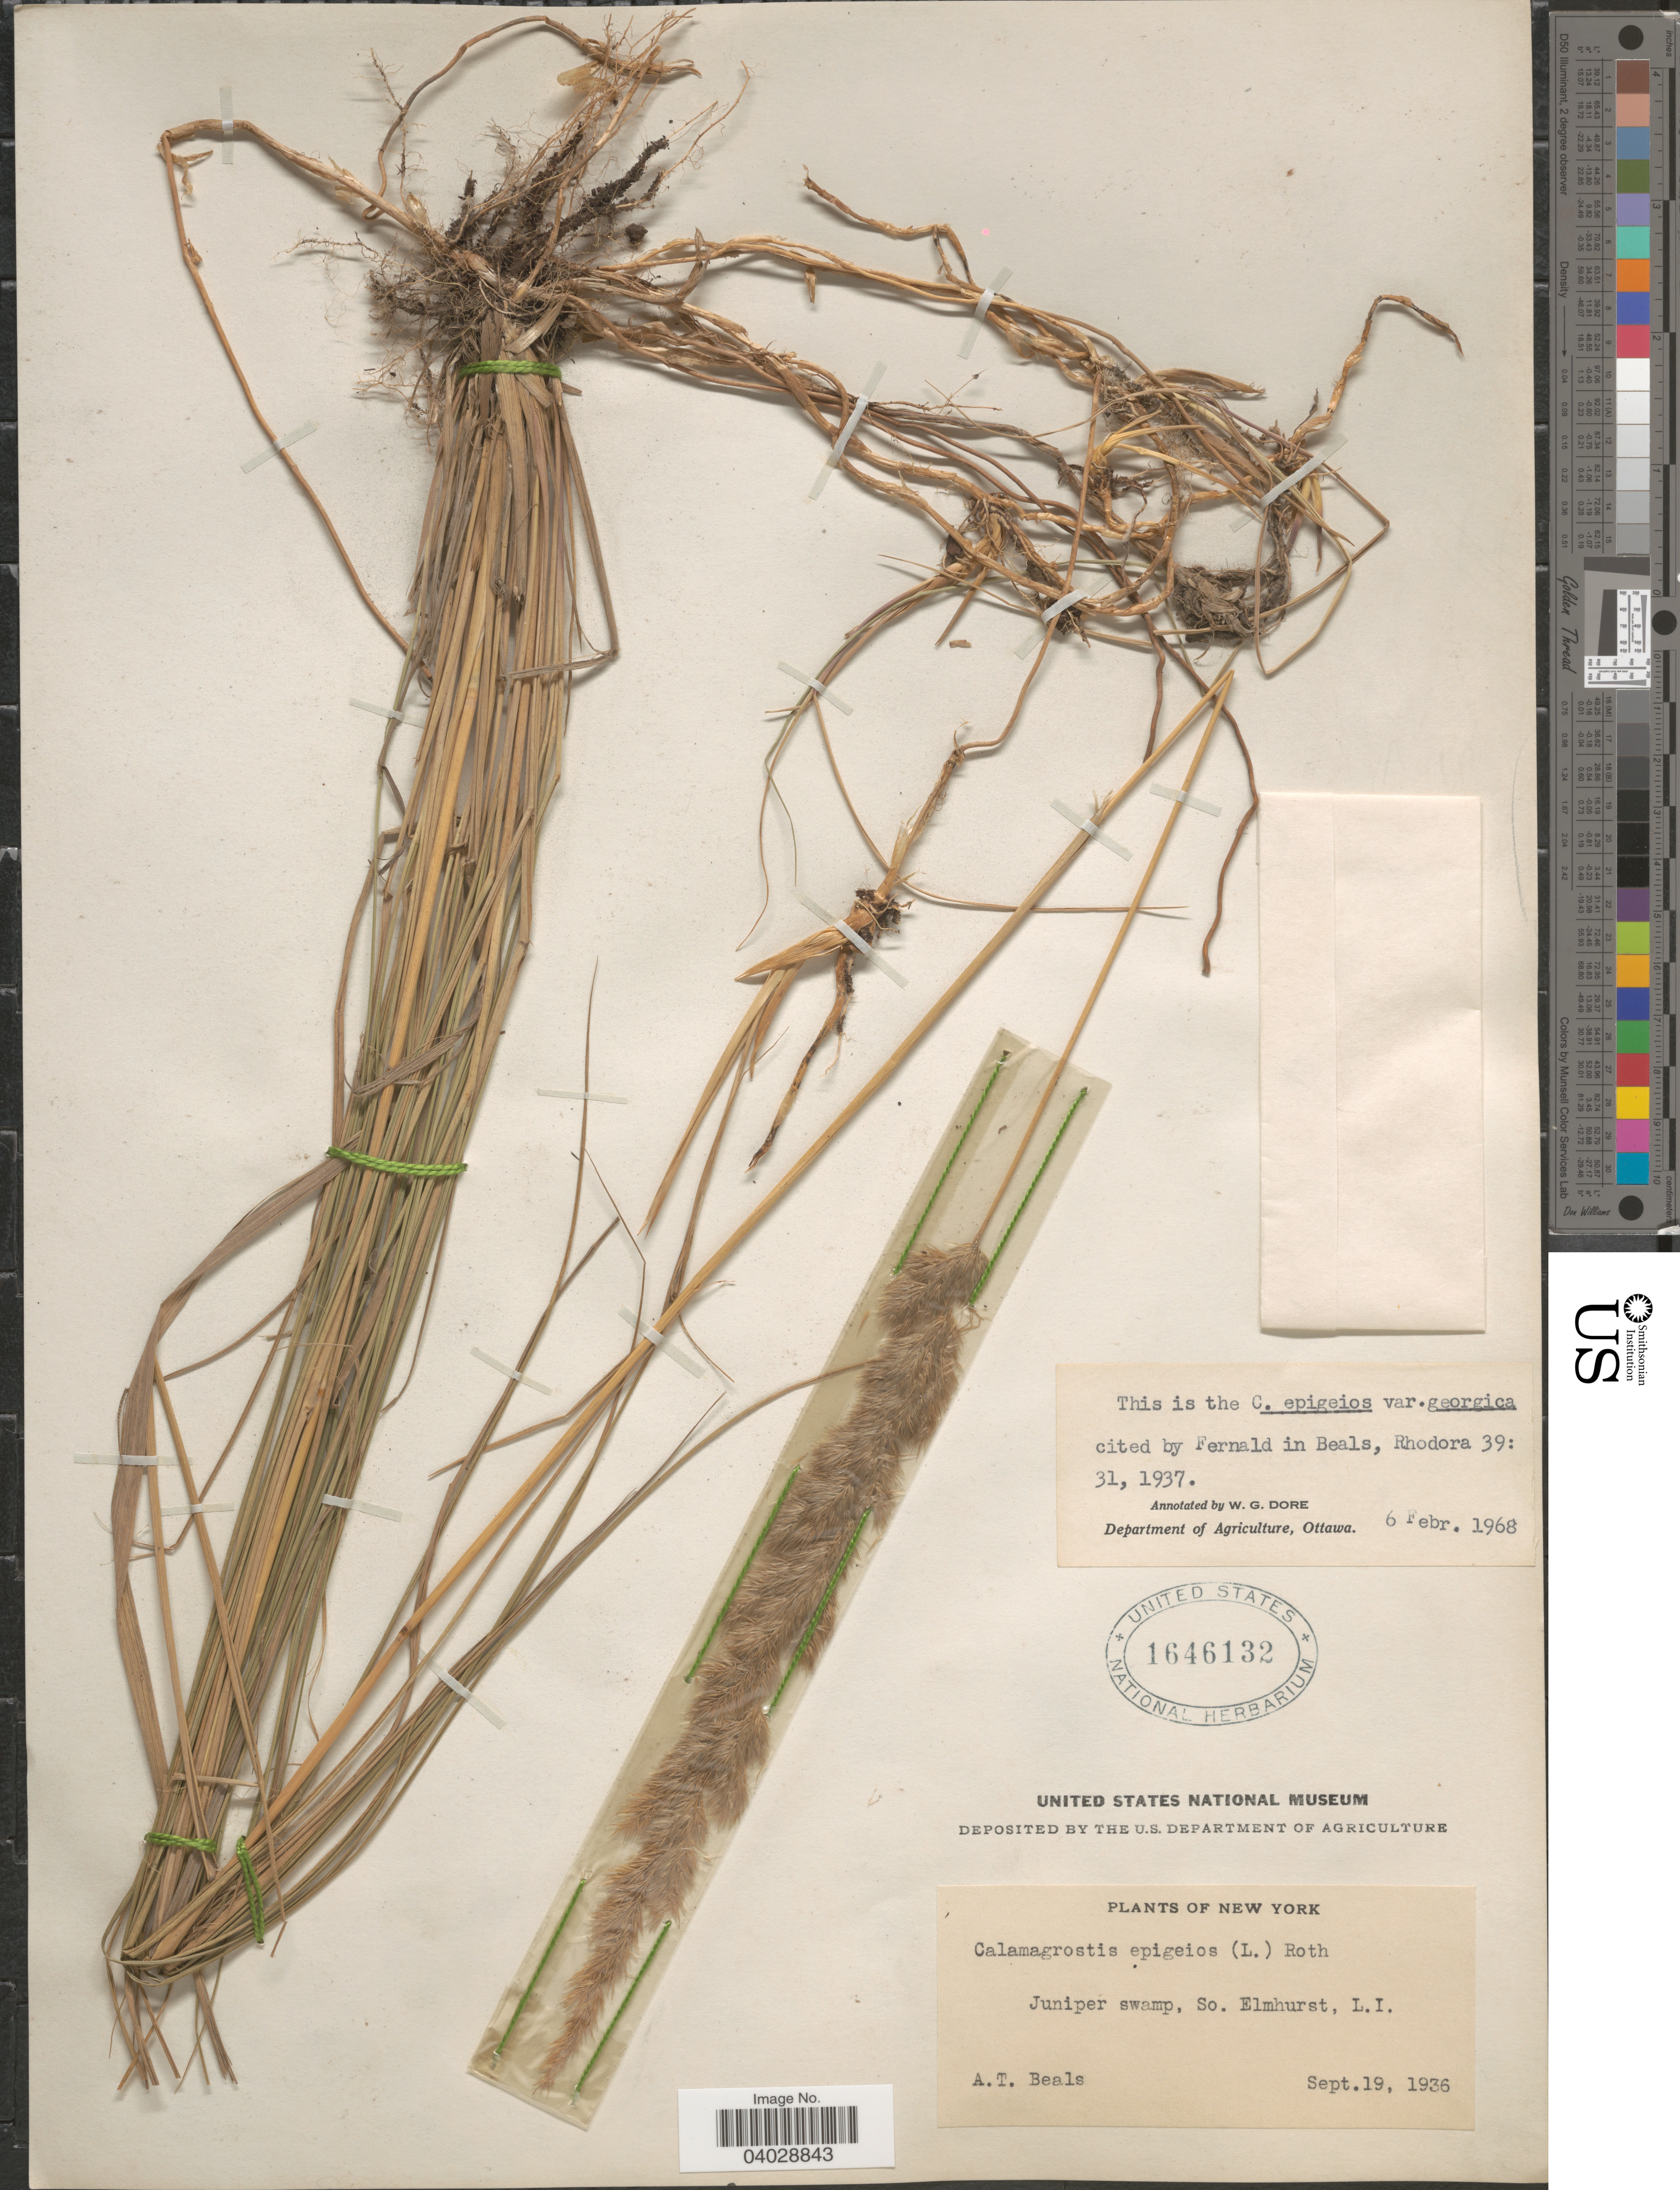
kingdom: Plantae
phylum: Tracheophyta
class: Liliopsida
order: Poales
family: Poaceae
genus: Calamagrostis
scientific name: Calamagrostis epigeios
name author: (L.) Roth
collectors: A. T. Beals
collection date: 1936-09-19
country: United States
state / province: New York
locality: Juniper swamp, So. Elmhurst, L. I.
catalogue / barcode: US 1646132